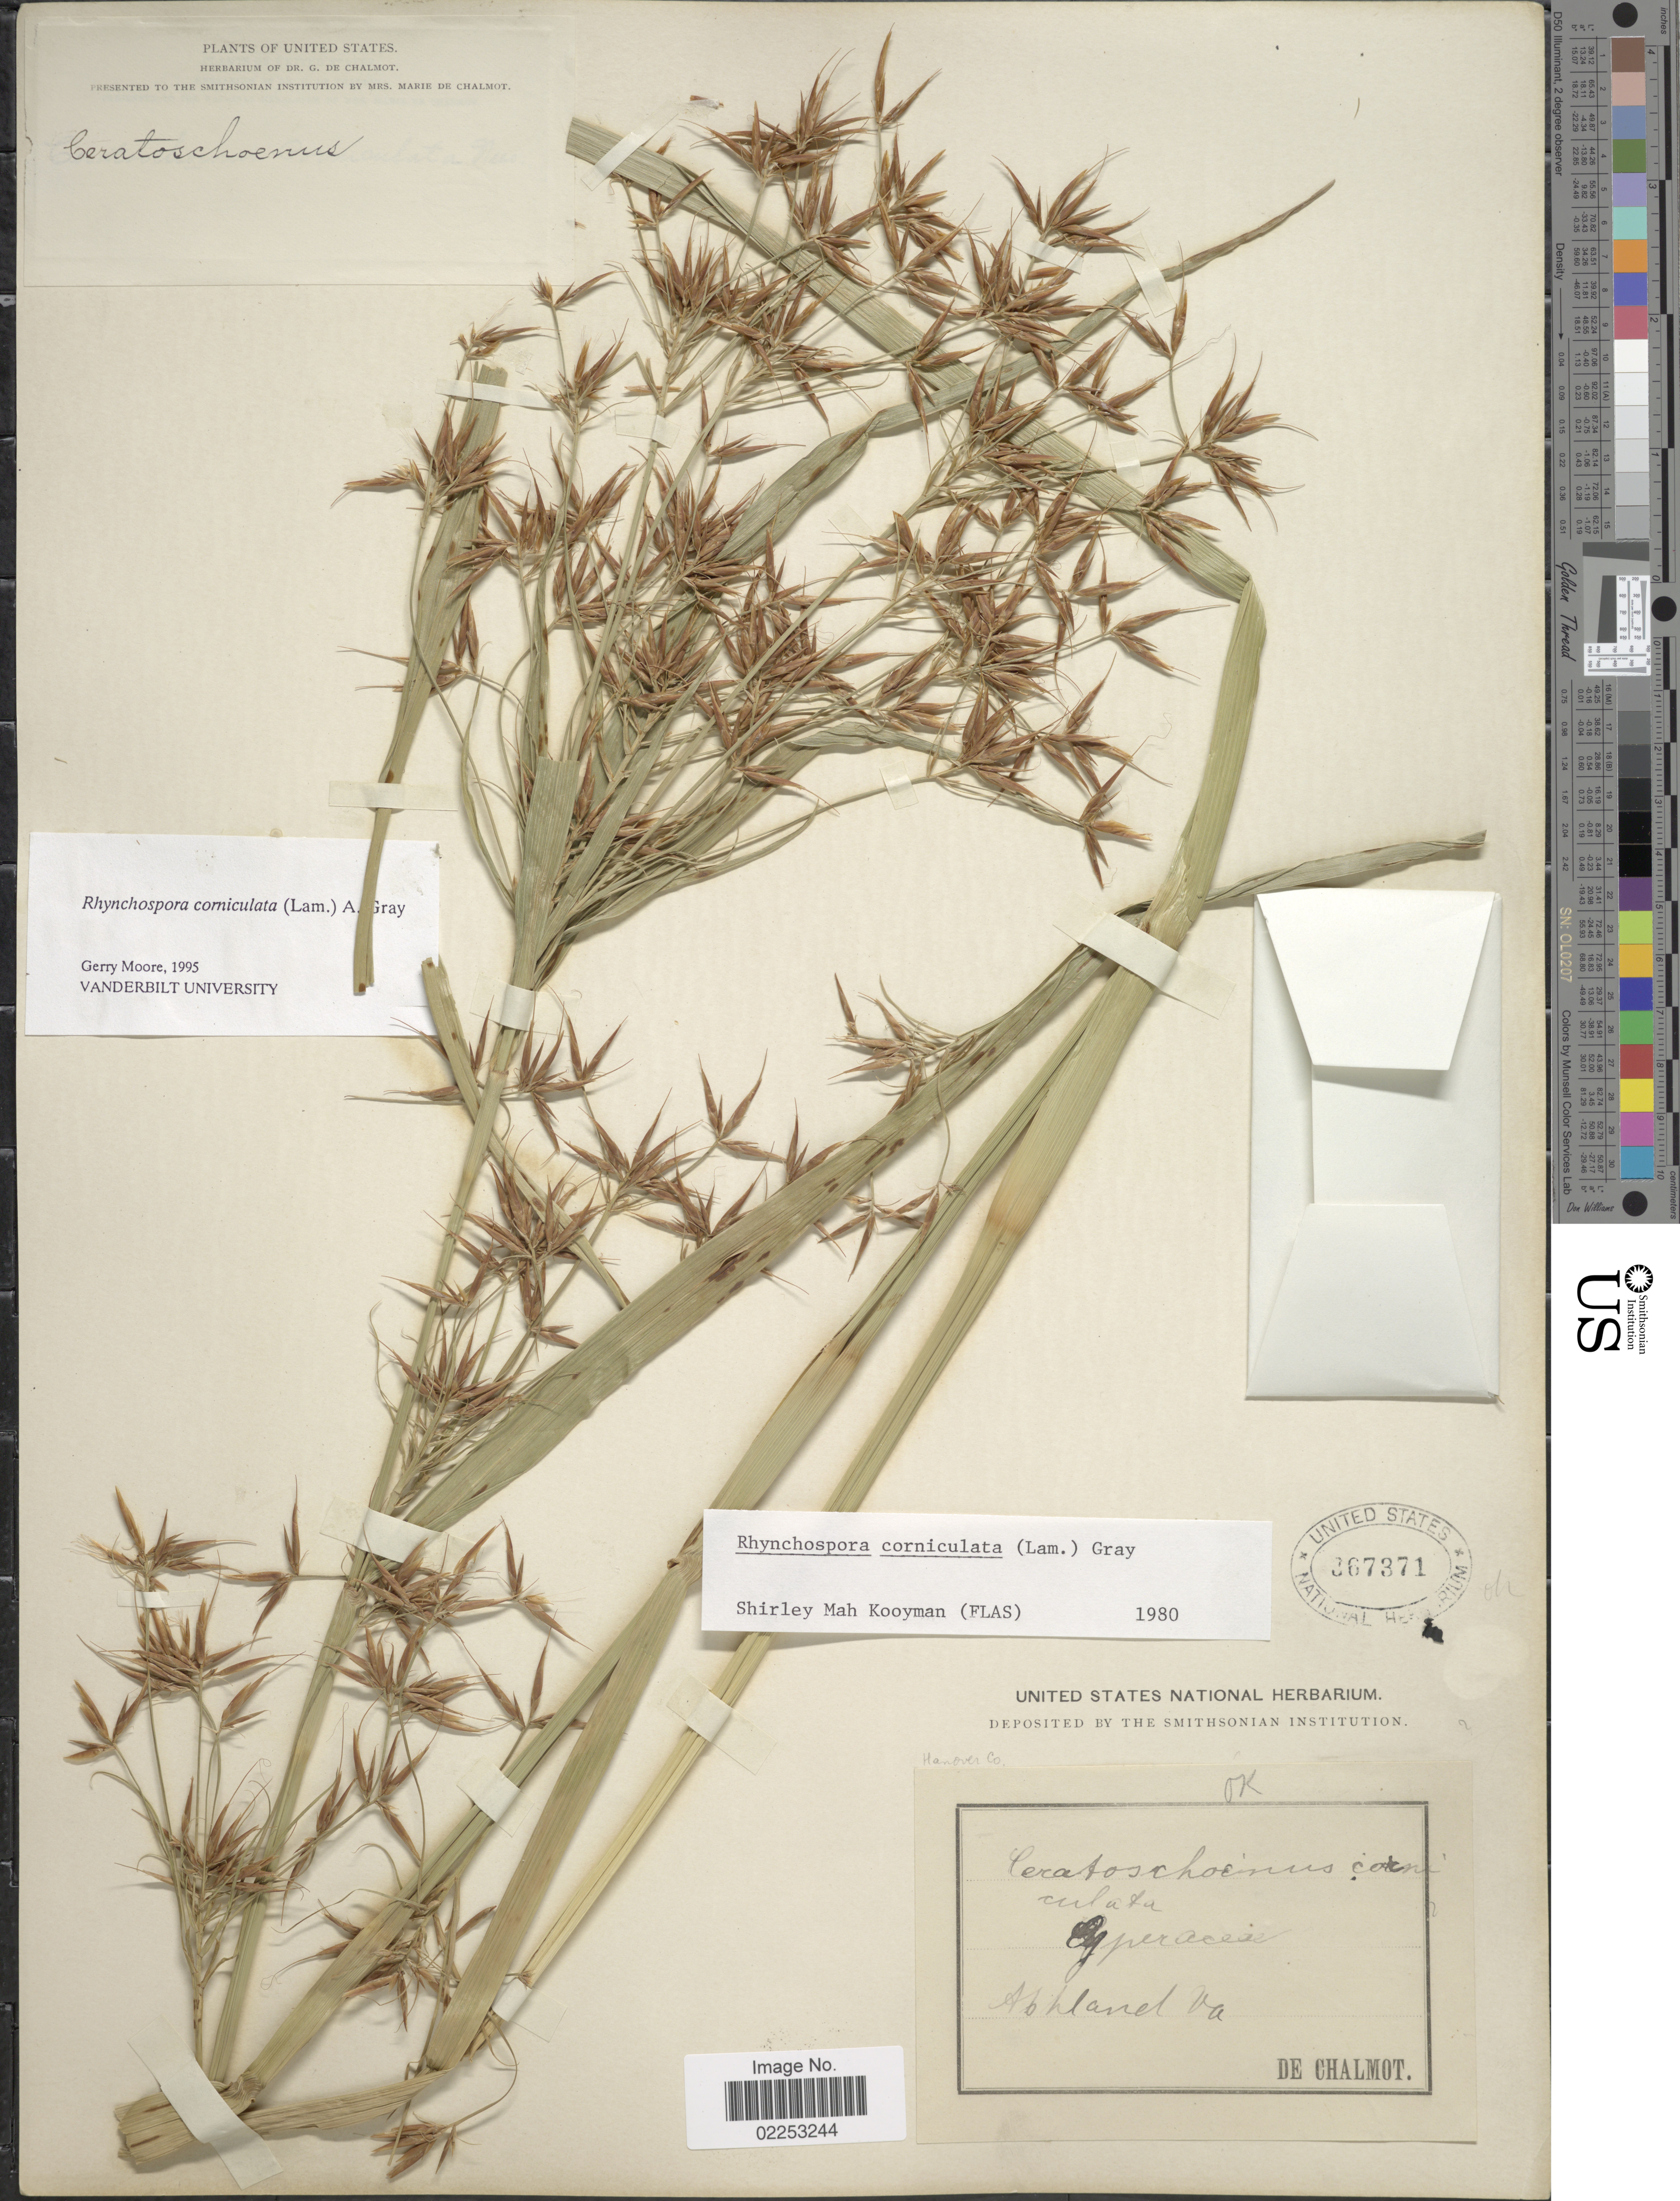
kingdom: Plantae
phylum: Tracheophyta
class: Liliopsida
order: Poales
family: Cyperaceae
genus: Rhynchospora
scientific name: Rhynchospora corniculata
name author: (Lam.) A. Gray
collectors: De Chalmot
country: United States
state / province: Virginia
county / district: Hanover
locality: Hanover Co. Ashland.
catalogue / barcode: US 367371